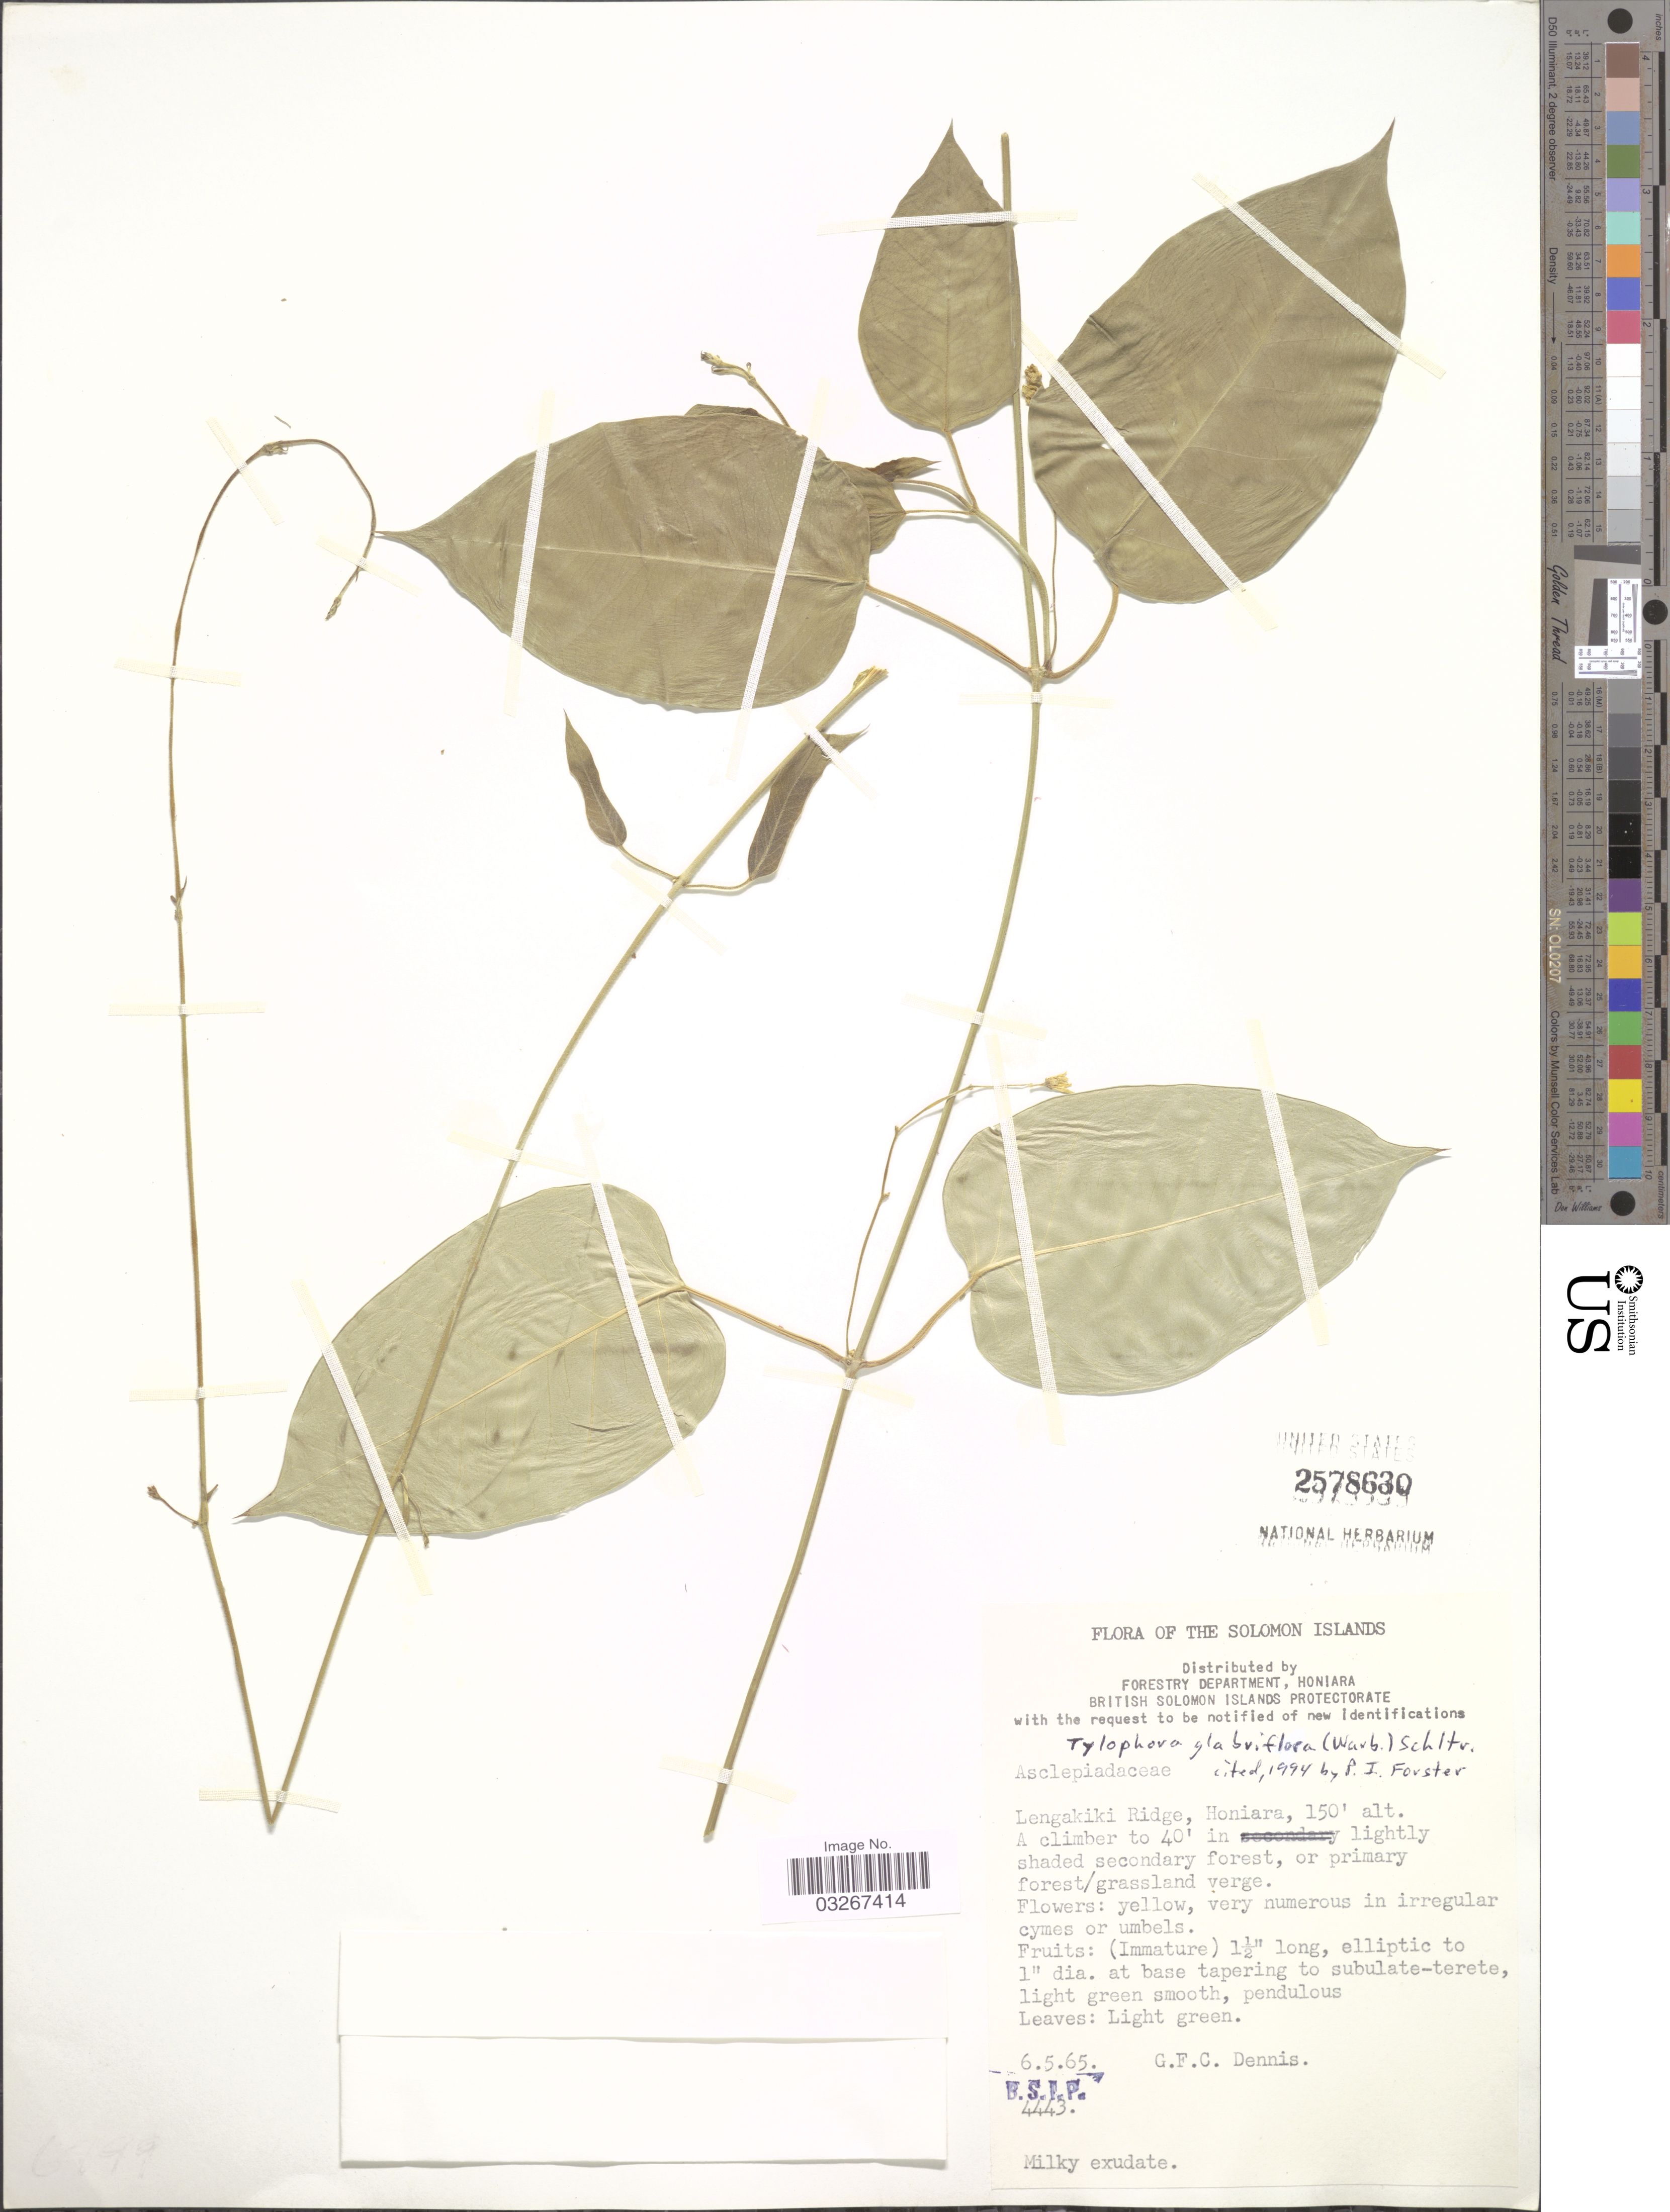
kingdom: Plantae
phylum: Tracheophyta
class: Magnoliopsida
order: Gentianales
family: Apocynaceae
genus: Tylophora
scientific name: Tylophora glabriflora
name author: (Warb.) Schltr.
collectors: G. Dennis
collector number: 4443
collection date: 1965-05-06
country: Solomon Islands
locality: Lengakiki Ridge, Honiara.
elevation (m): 46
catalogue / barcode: US 2578630